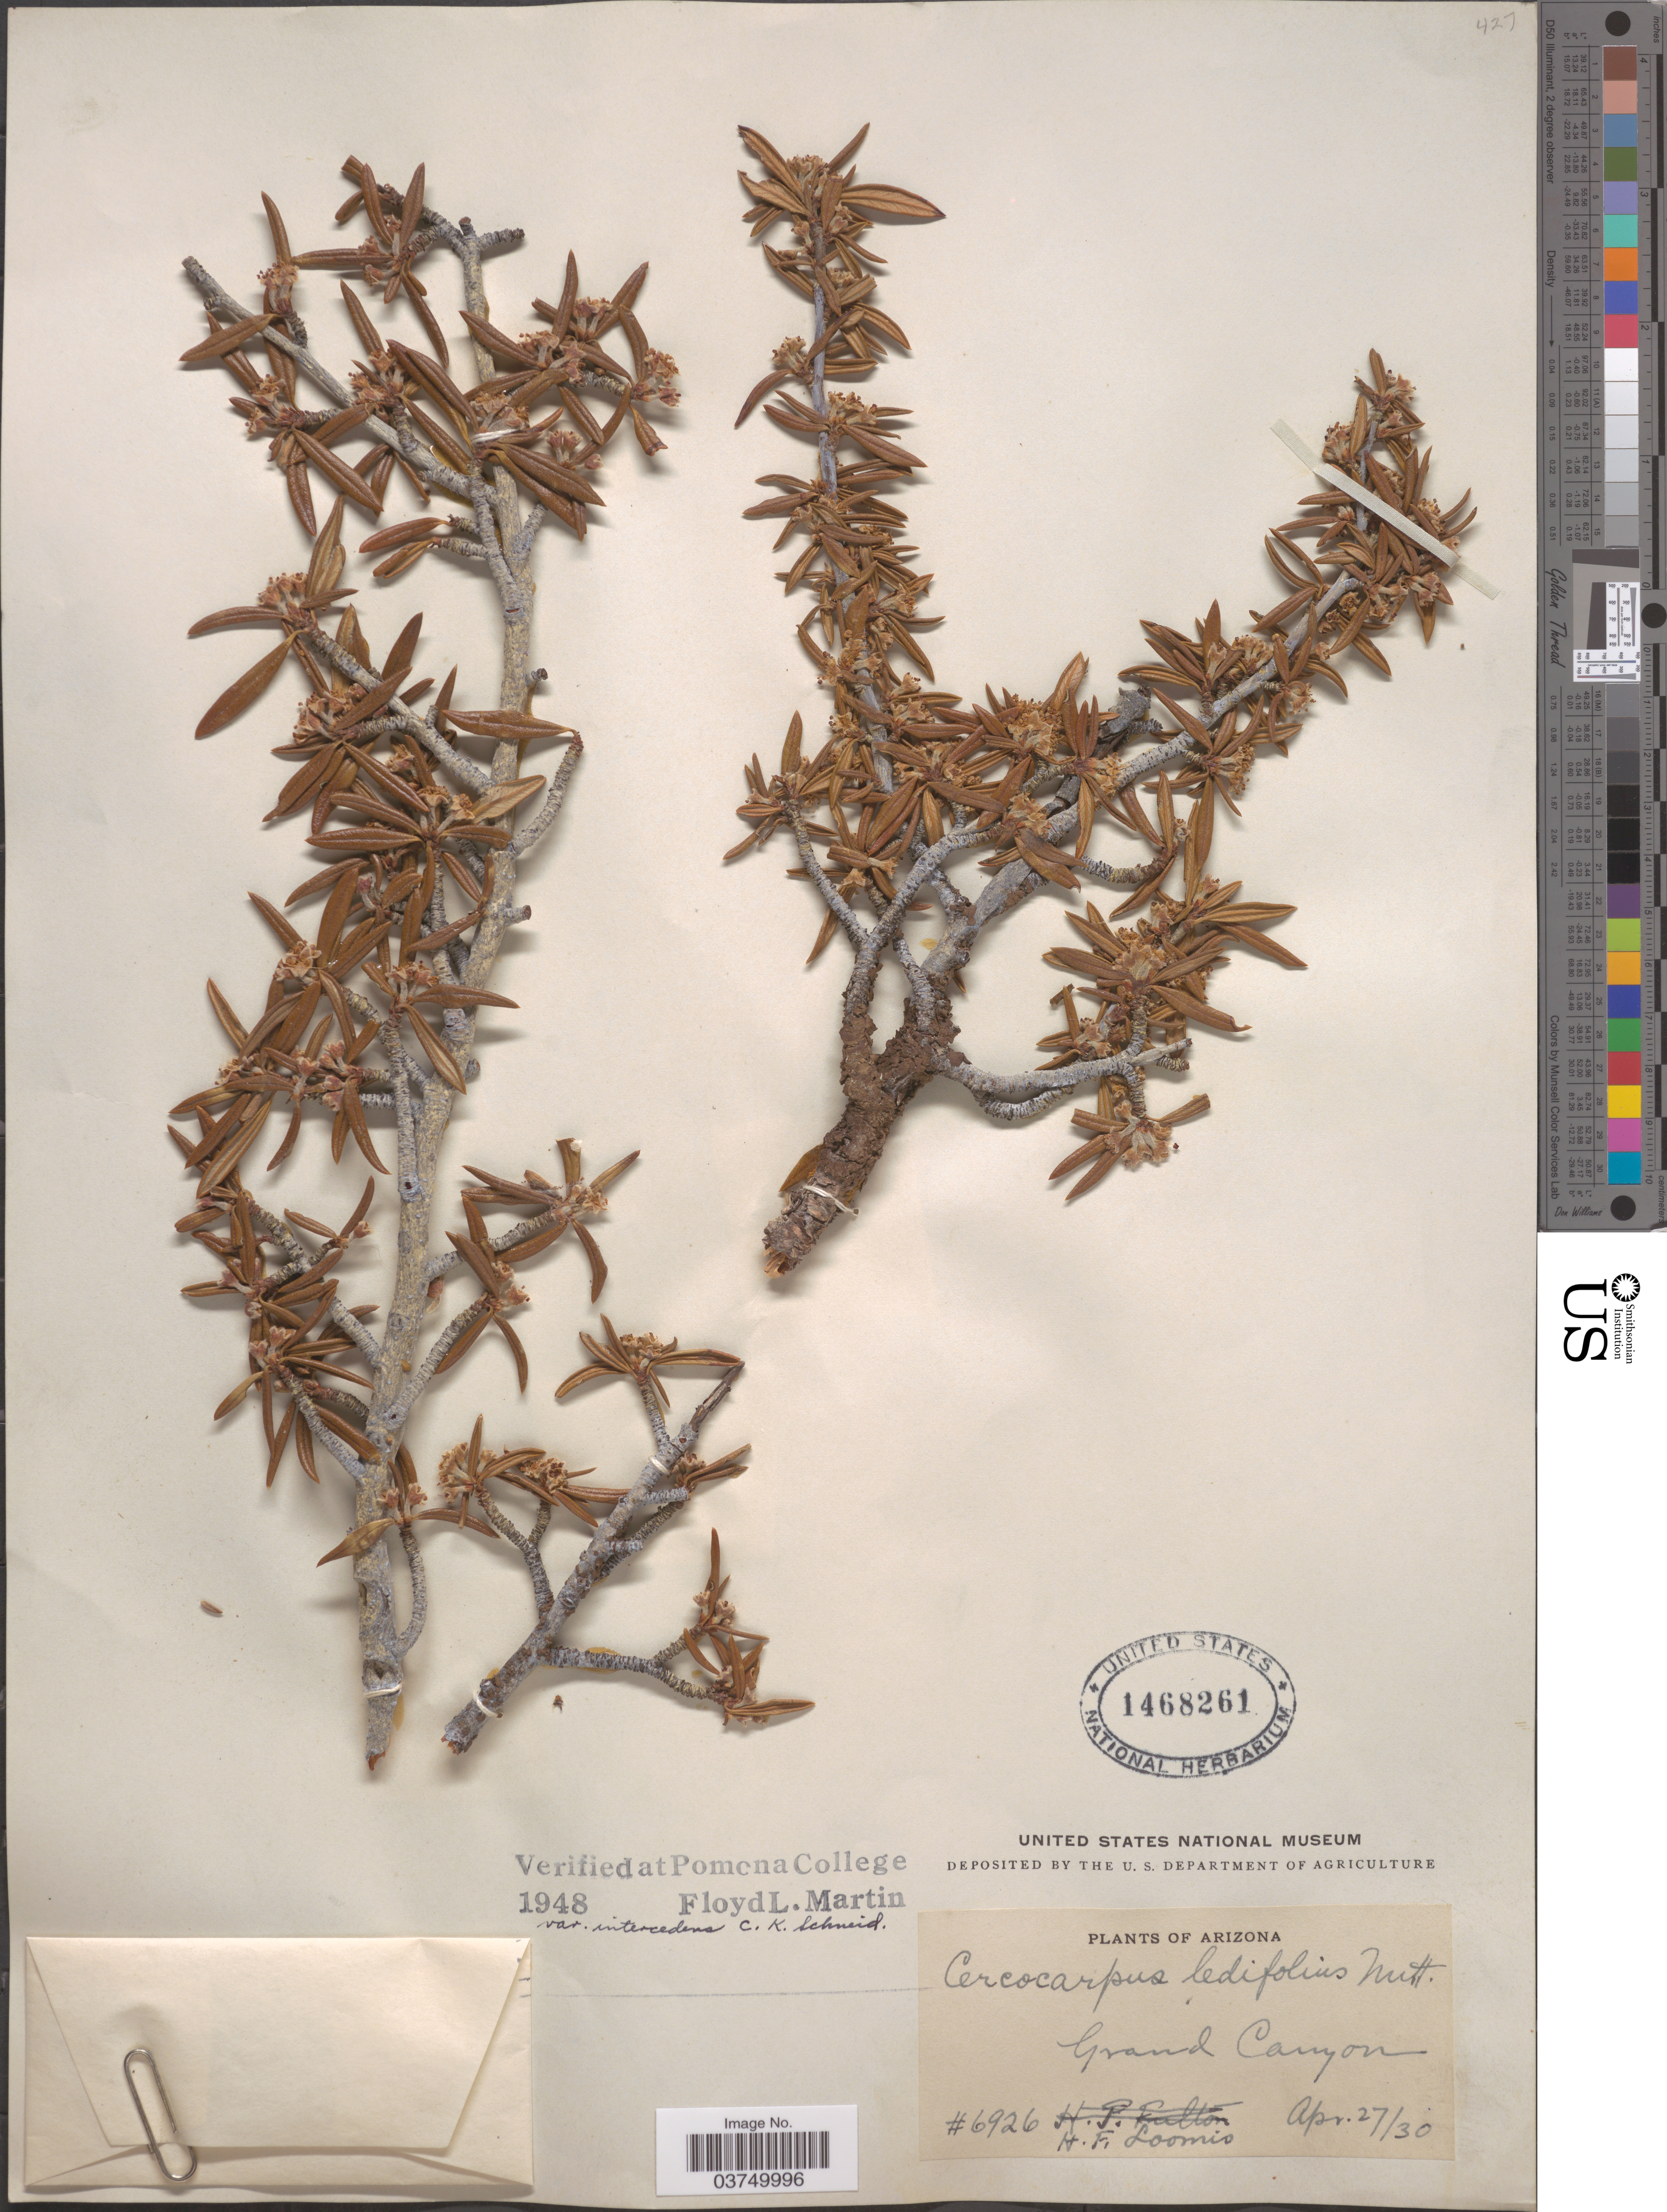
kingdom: Plantae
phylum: Tracheophyta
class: Magnoliopsida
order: Rosales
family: Rosaceae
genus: Cercocarpus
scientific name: Cercocarpus ledifolius var. intercedens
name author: C.K. Schneid.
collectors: H. F. Loomis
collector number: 6926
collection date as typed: Transcribed d/m/y: 27/4/30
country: United States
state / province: Arizona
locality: Grand Canyon.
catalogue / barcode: US 1468261